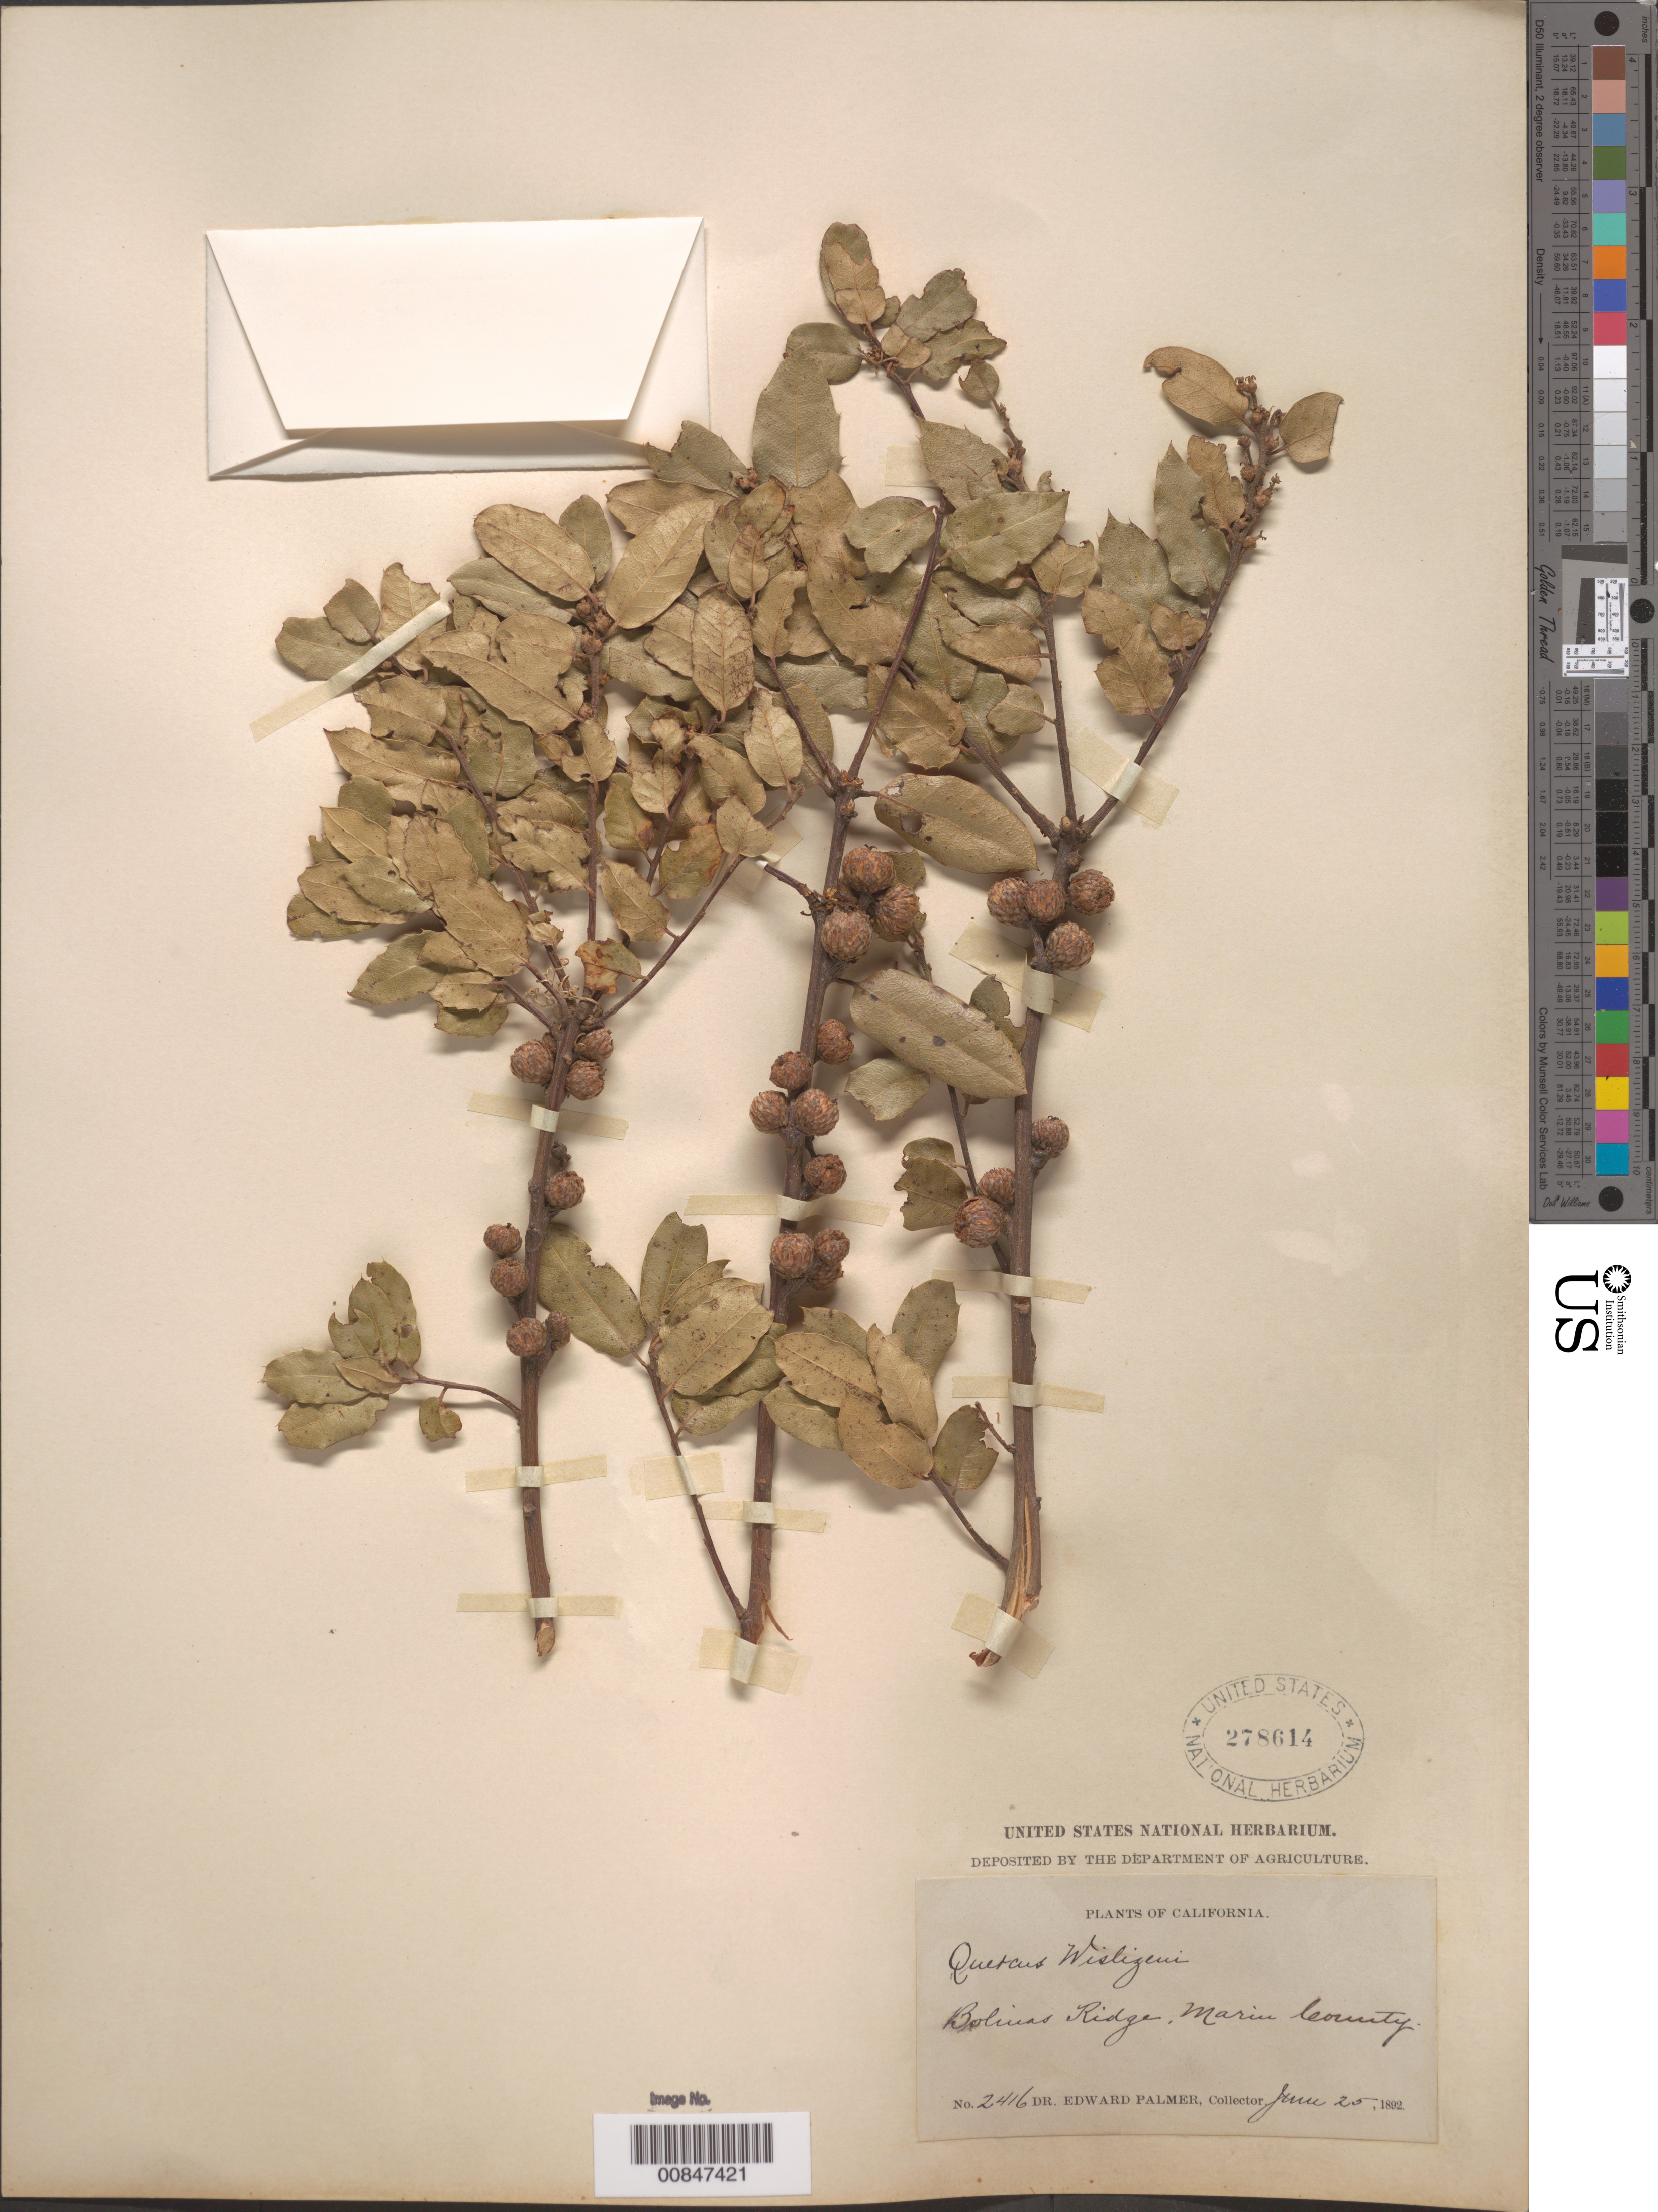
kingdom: Plantae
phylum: Tracheophyta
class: Magnoliopsida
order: Fagales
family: Fagaceae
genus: Quercus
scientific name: Quercus wislizeni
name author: A. DC.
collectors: E. Palmer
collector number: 2416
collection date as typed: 25 Jun 1892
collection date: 1892-06-25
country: United States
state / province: California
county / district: Marin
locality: Bolinas Ridge, Marin County, California.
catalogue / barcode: US 278614